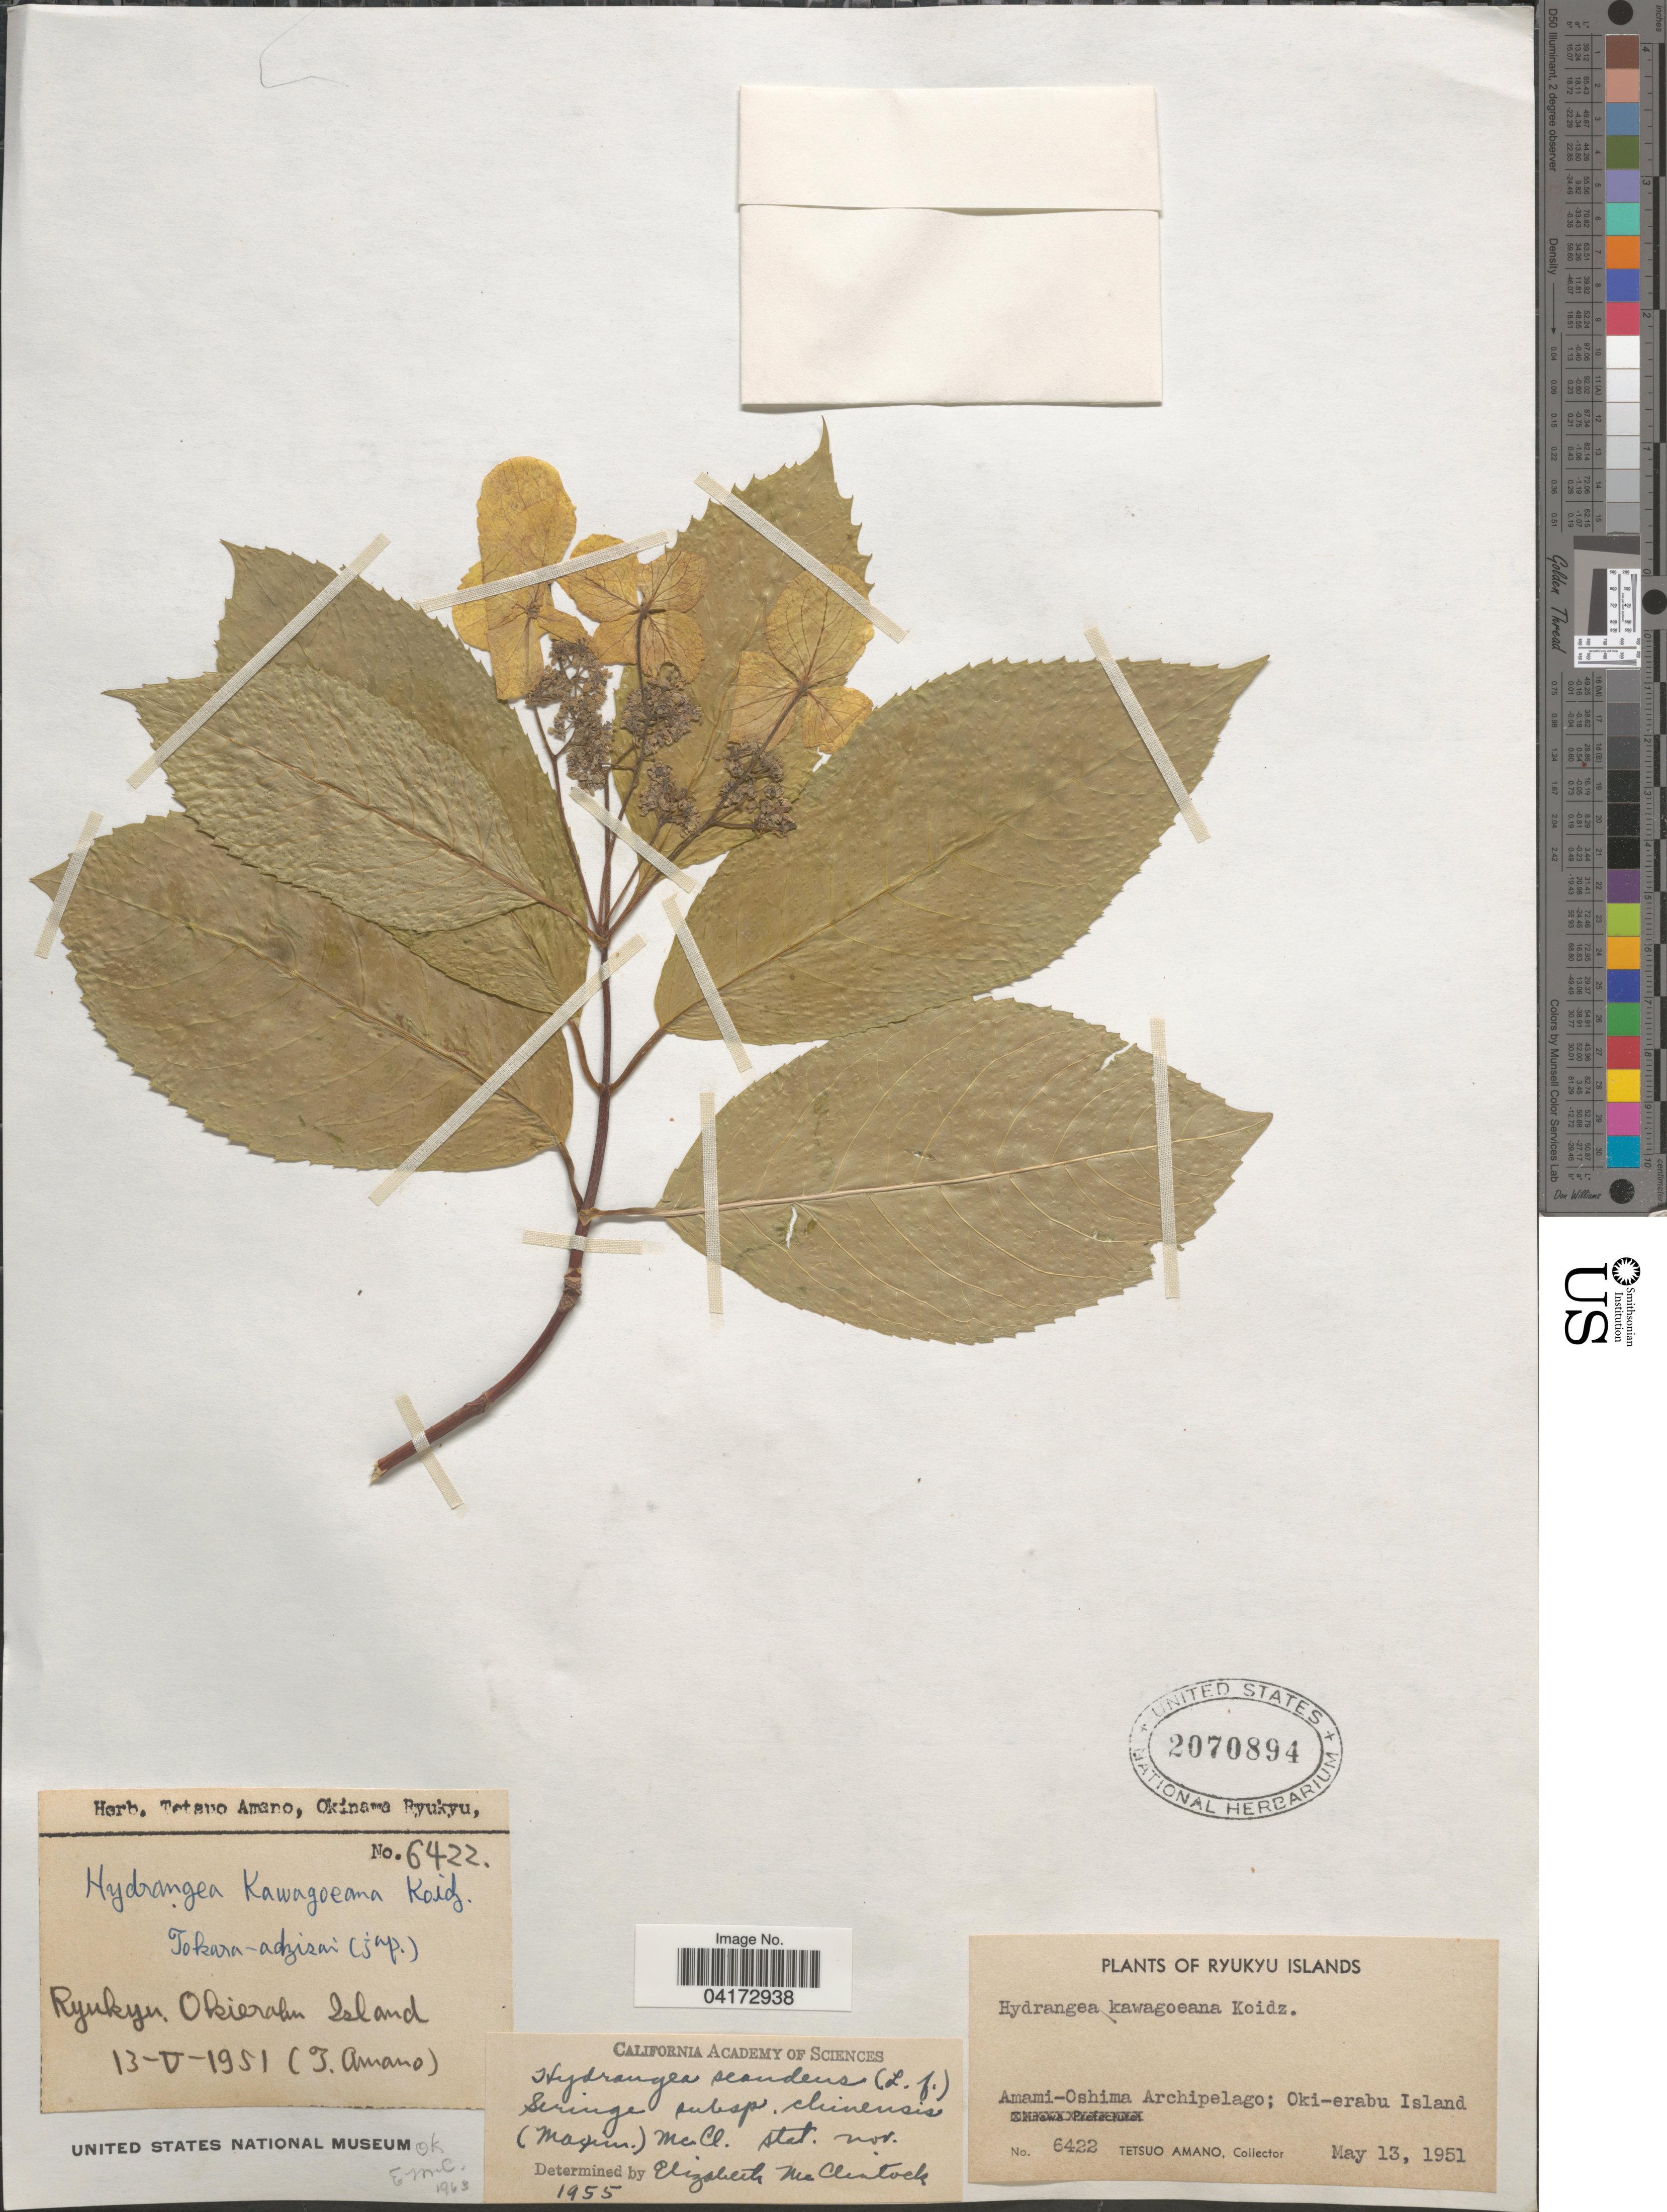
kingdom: Plantae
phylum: Tracheophyta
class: Magnoliopsida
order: Cornales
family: Hydrangeaceae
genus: Hydrangea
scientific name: Hydrangea scandens subsp. chinensis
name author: (Maxim.) E. M. McClint.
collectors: T. Amano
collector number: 6422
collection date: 1951-05-13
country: Japan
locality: Ryukyu Islands. Amami-Oshima Archipelago; Oki-erabu Island.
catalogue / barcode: US 2070894